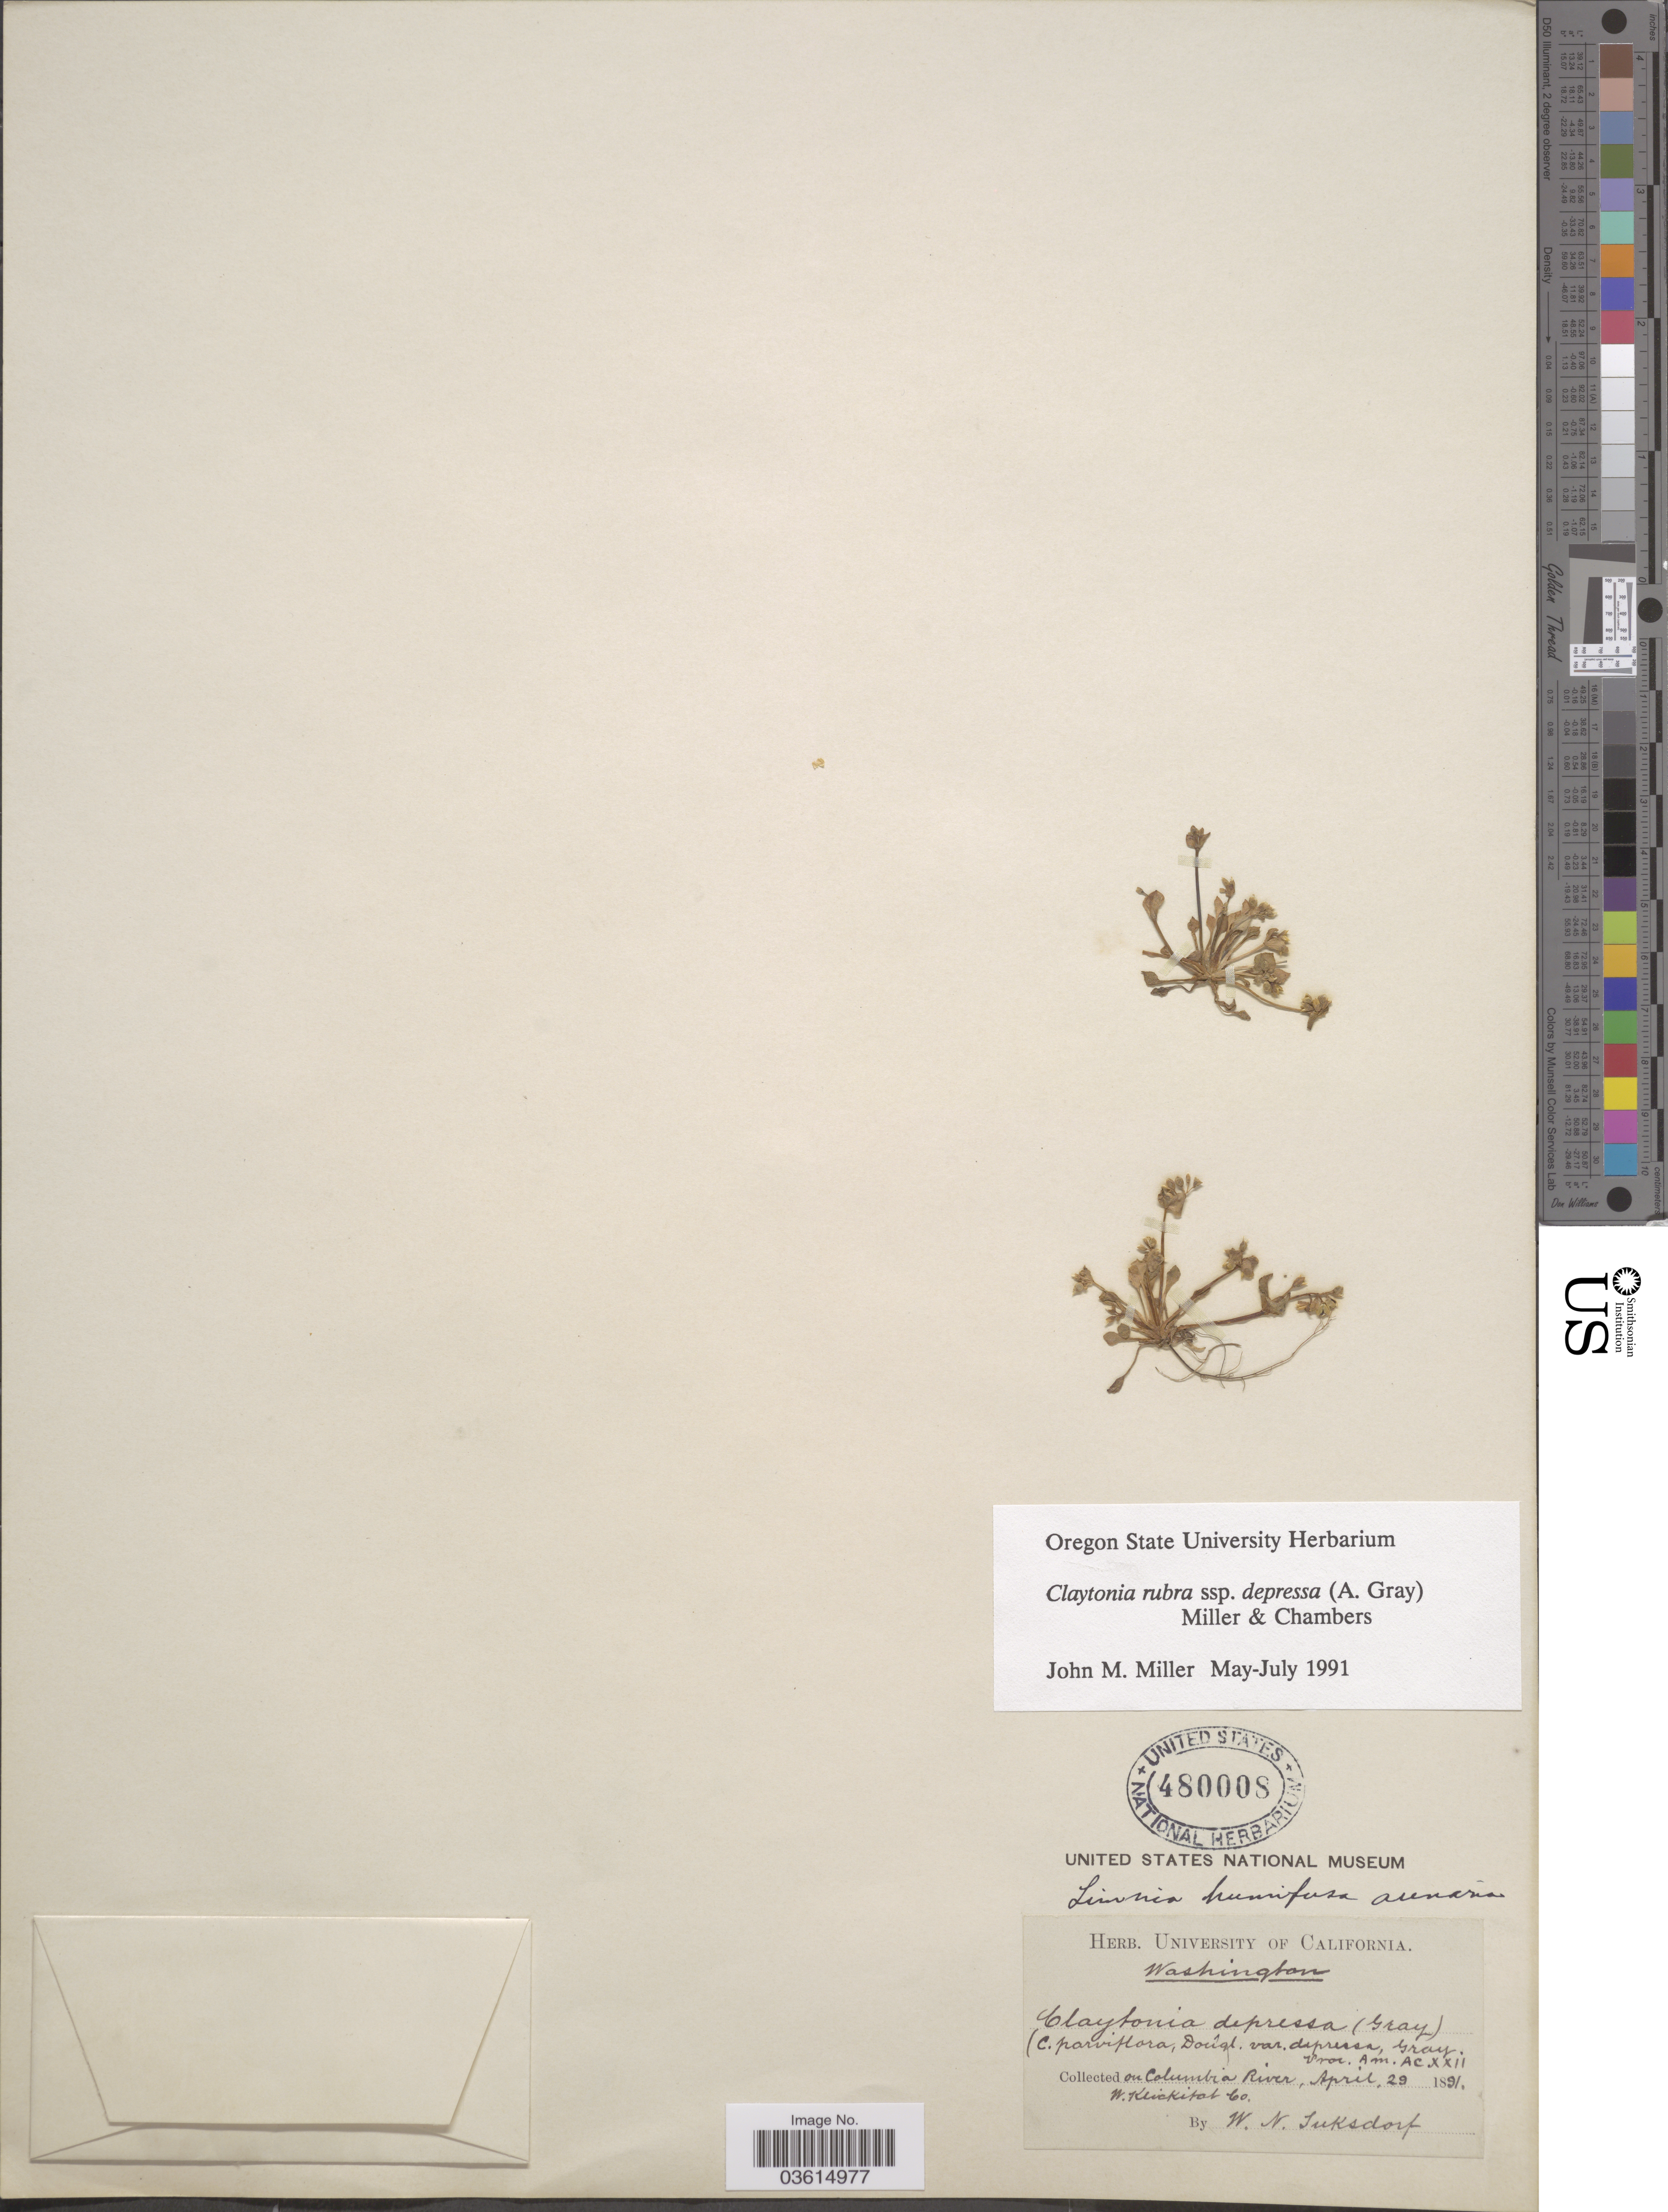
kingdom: Plantae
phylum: Tracheophyta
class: Magnoliopsida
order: Caryophyllales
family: Montiaceae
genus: Claytonia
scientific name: Claytonia rubra subsp. depressa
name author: (A. Gray) Mill. & Chambers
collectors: W. N. Suksdorf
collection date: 1891-04-29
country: United States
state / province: Washington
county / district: Klickitat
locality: Columbia River, W. Klickitat Co.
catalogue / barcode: US 480008